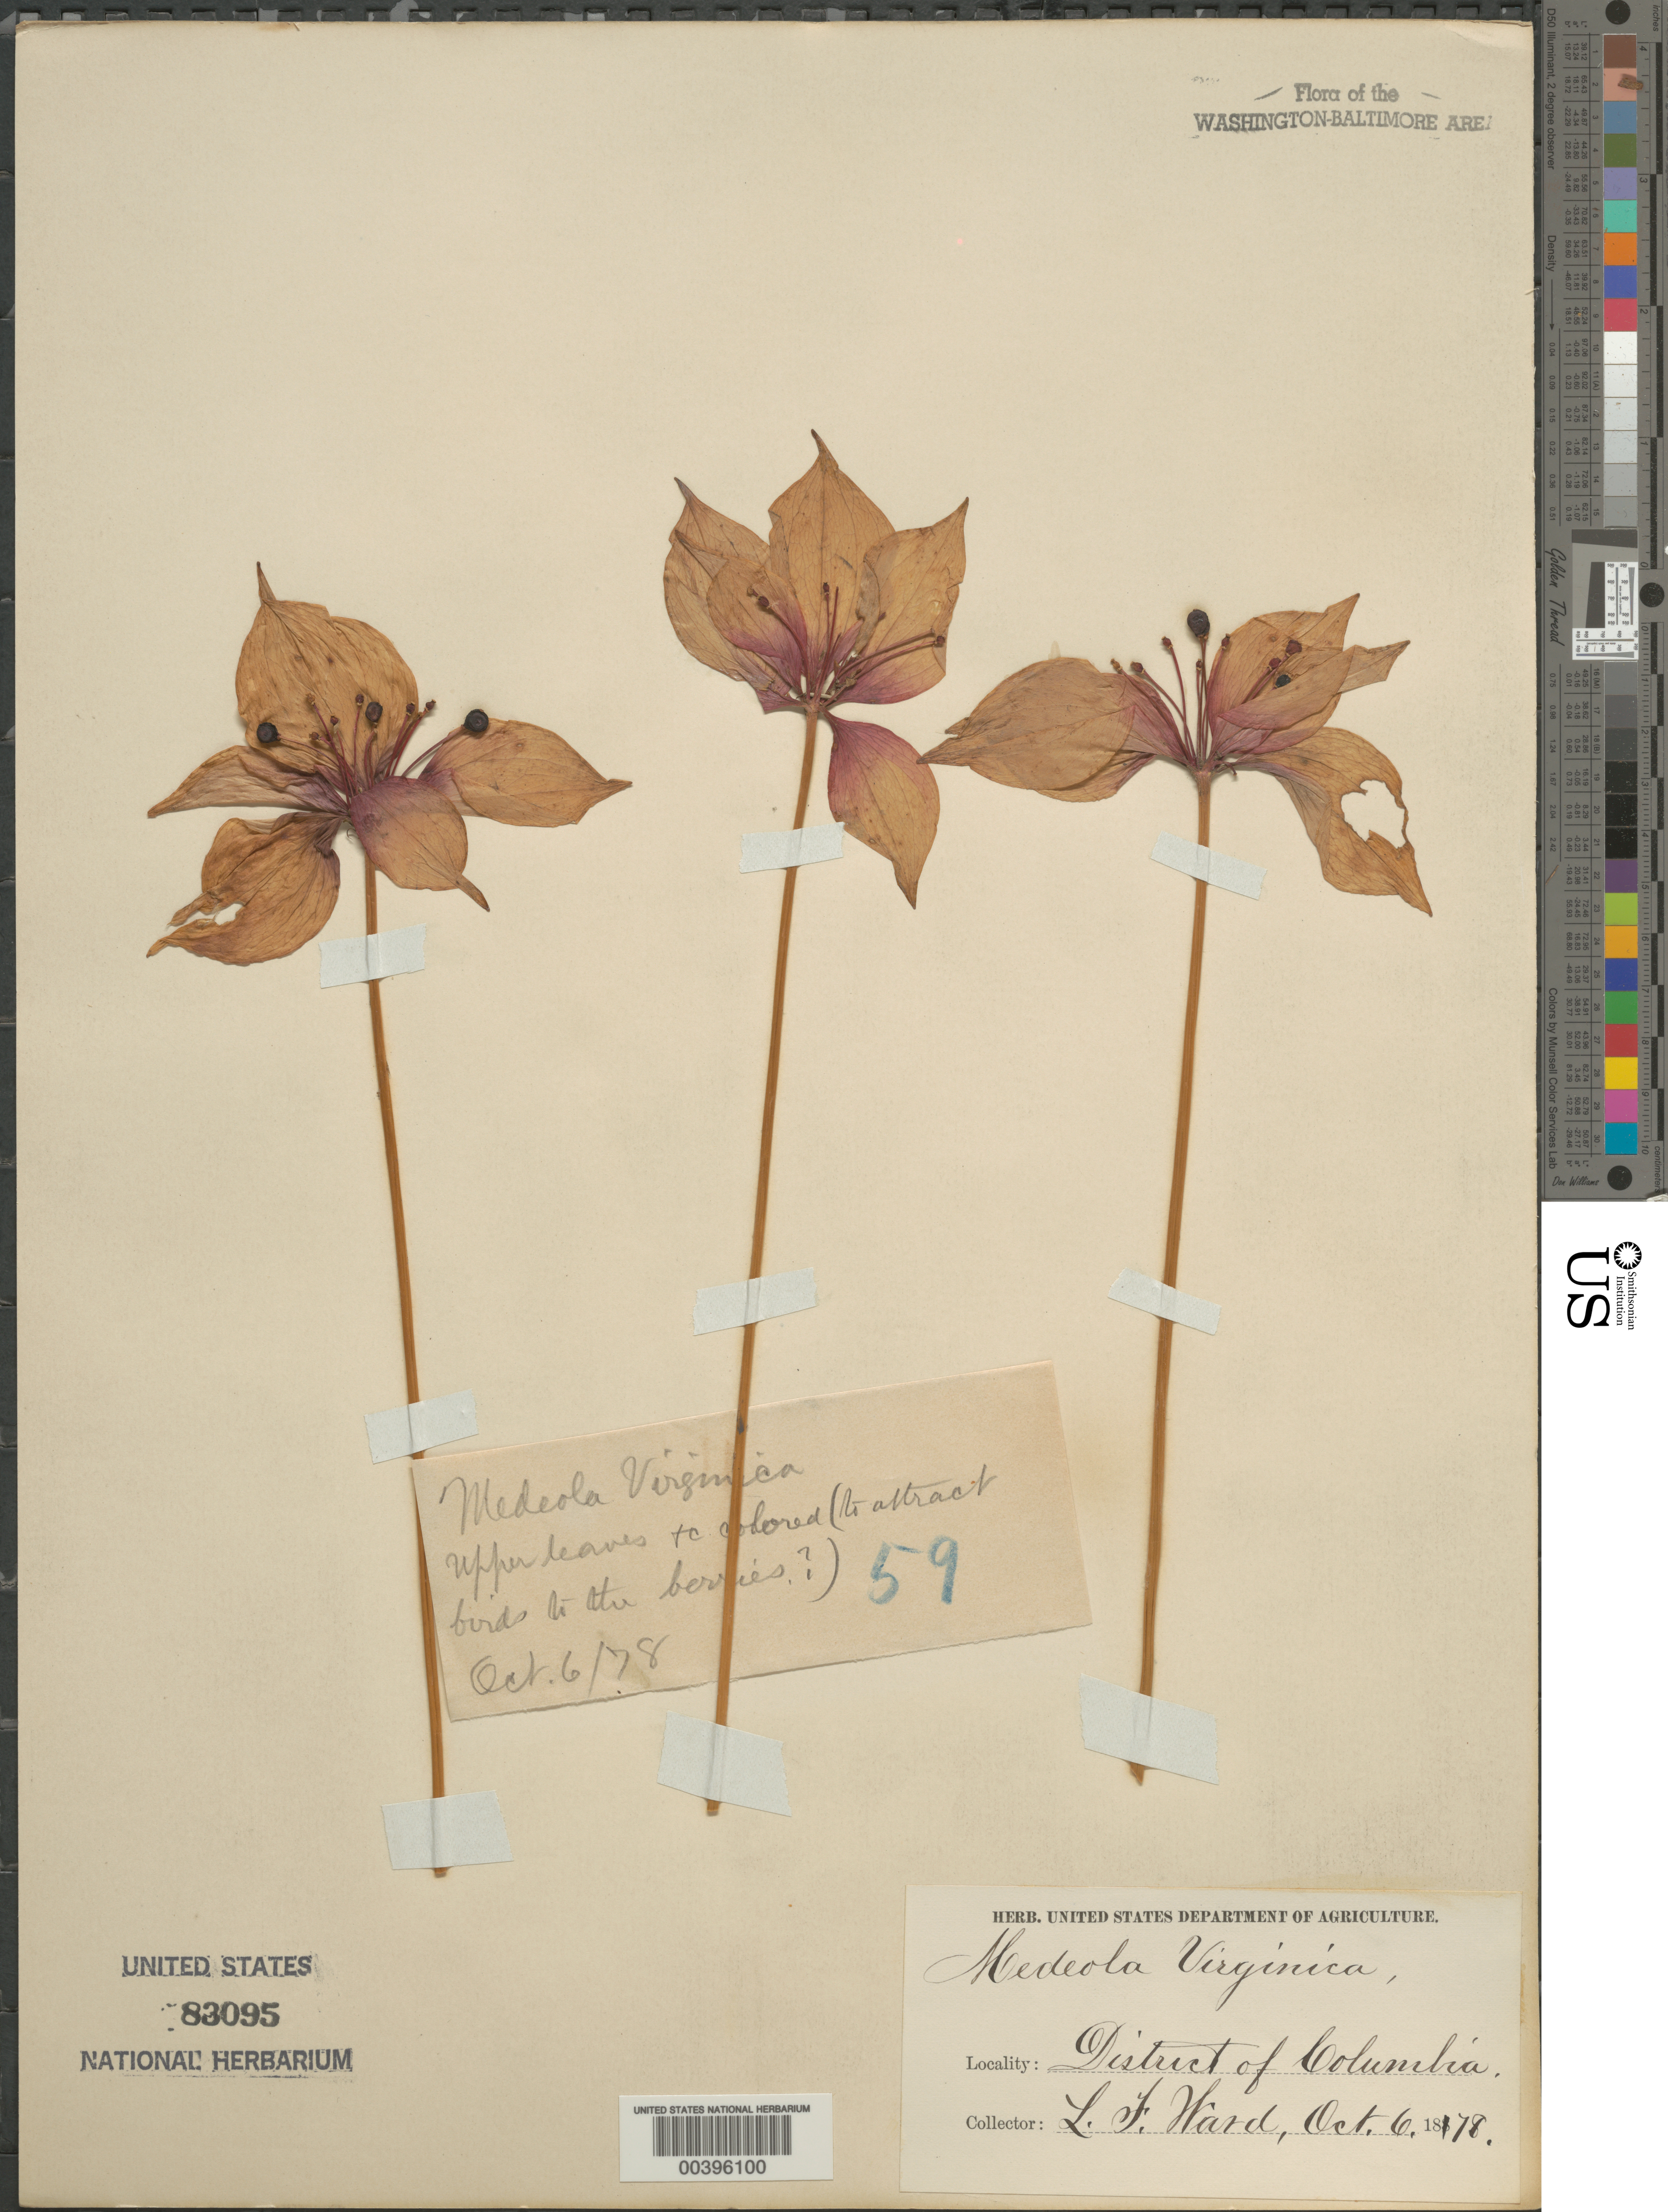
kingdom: Plantae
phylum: Tracheophyta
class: Liliopsida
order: Liliales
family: Liliaceae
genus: Medeola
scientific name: Medeola virginiana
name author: (L.) Desf.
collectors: L. F. Ward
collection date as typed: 06 Oct 1878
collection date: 1878-10-06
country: United States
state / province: District of Columbia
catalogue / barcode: US 83095